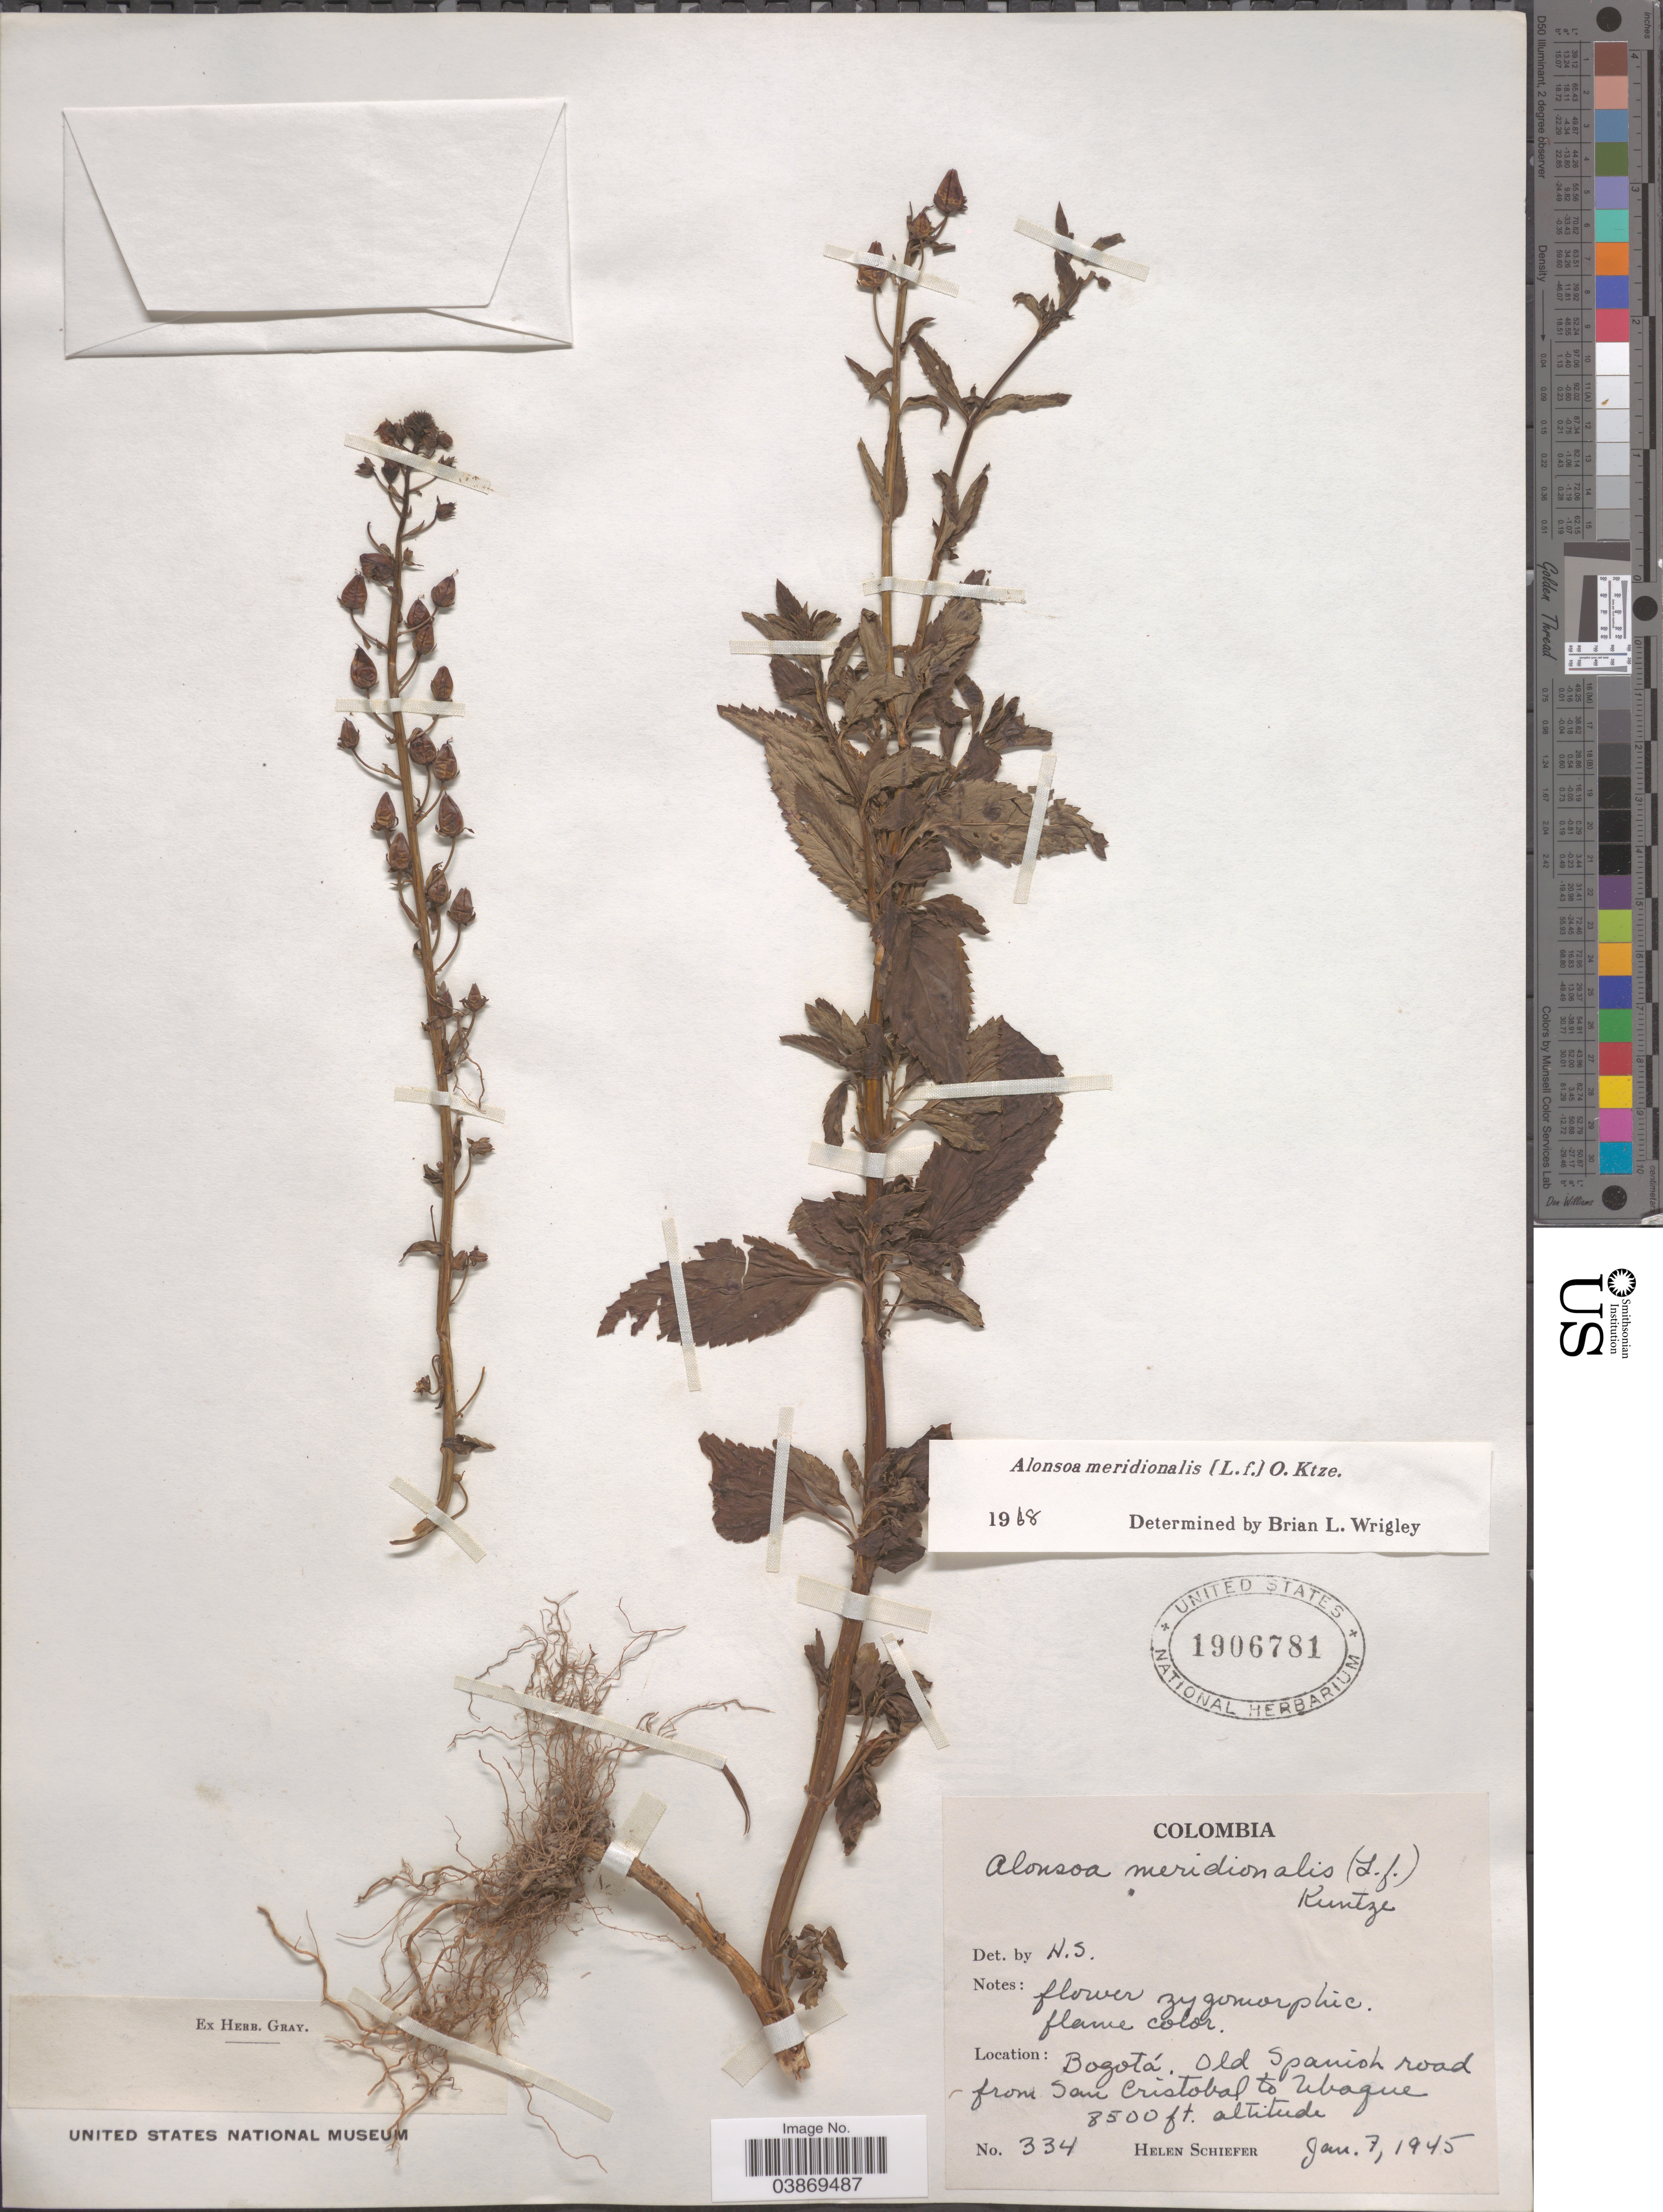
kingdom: Plantae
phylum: Tracheophyta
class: Magnoliopsida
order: Lamiales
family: Scrophulariaceae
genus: Alonsoa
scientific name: Alonsoa meridionalis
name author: (L. f.) Kuntze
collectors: H. Schiefer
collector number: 334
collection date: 1945-01-07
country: Colombia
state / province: Bogota D.C.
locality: Bogotá. Old Spanish road from San Cristobal to Ubaque.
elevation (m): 2591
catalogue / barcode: US 1906781